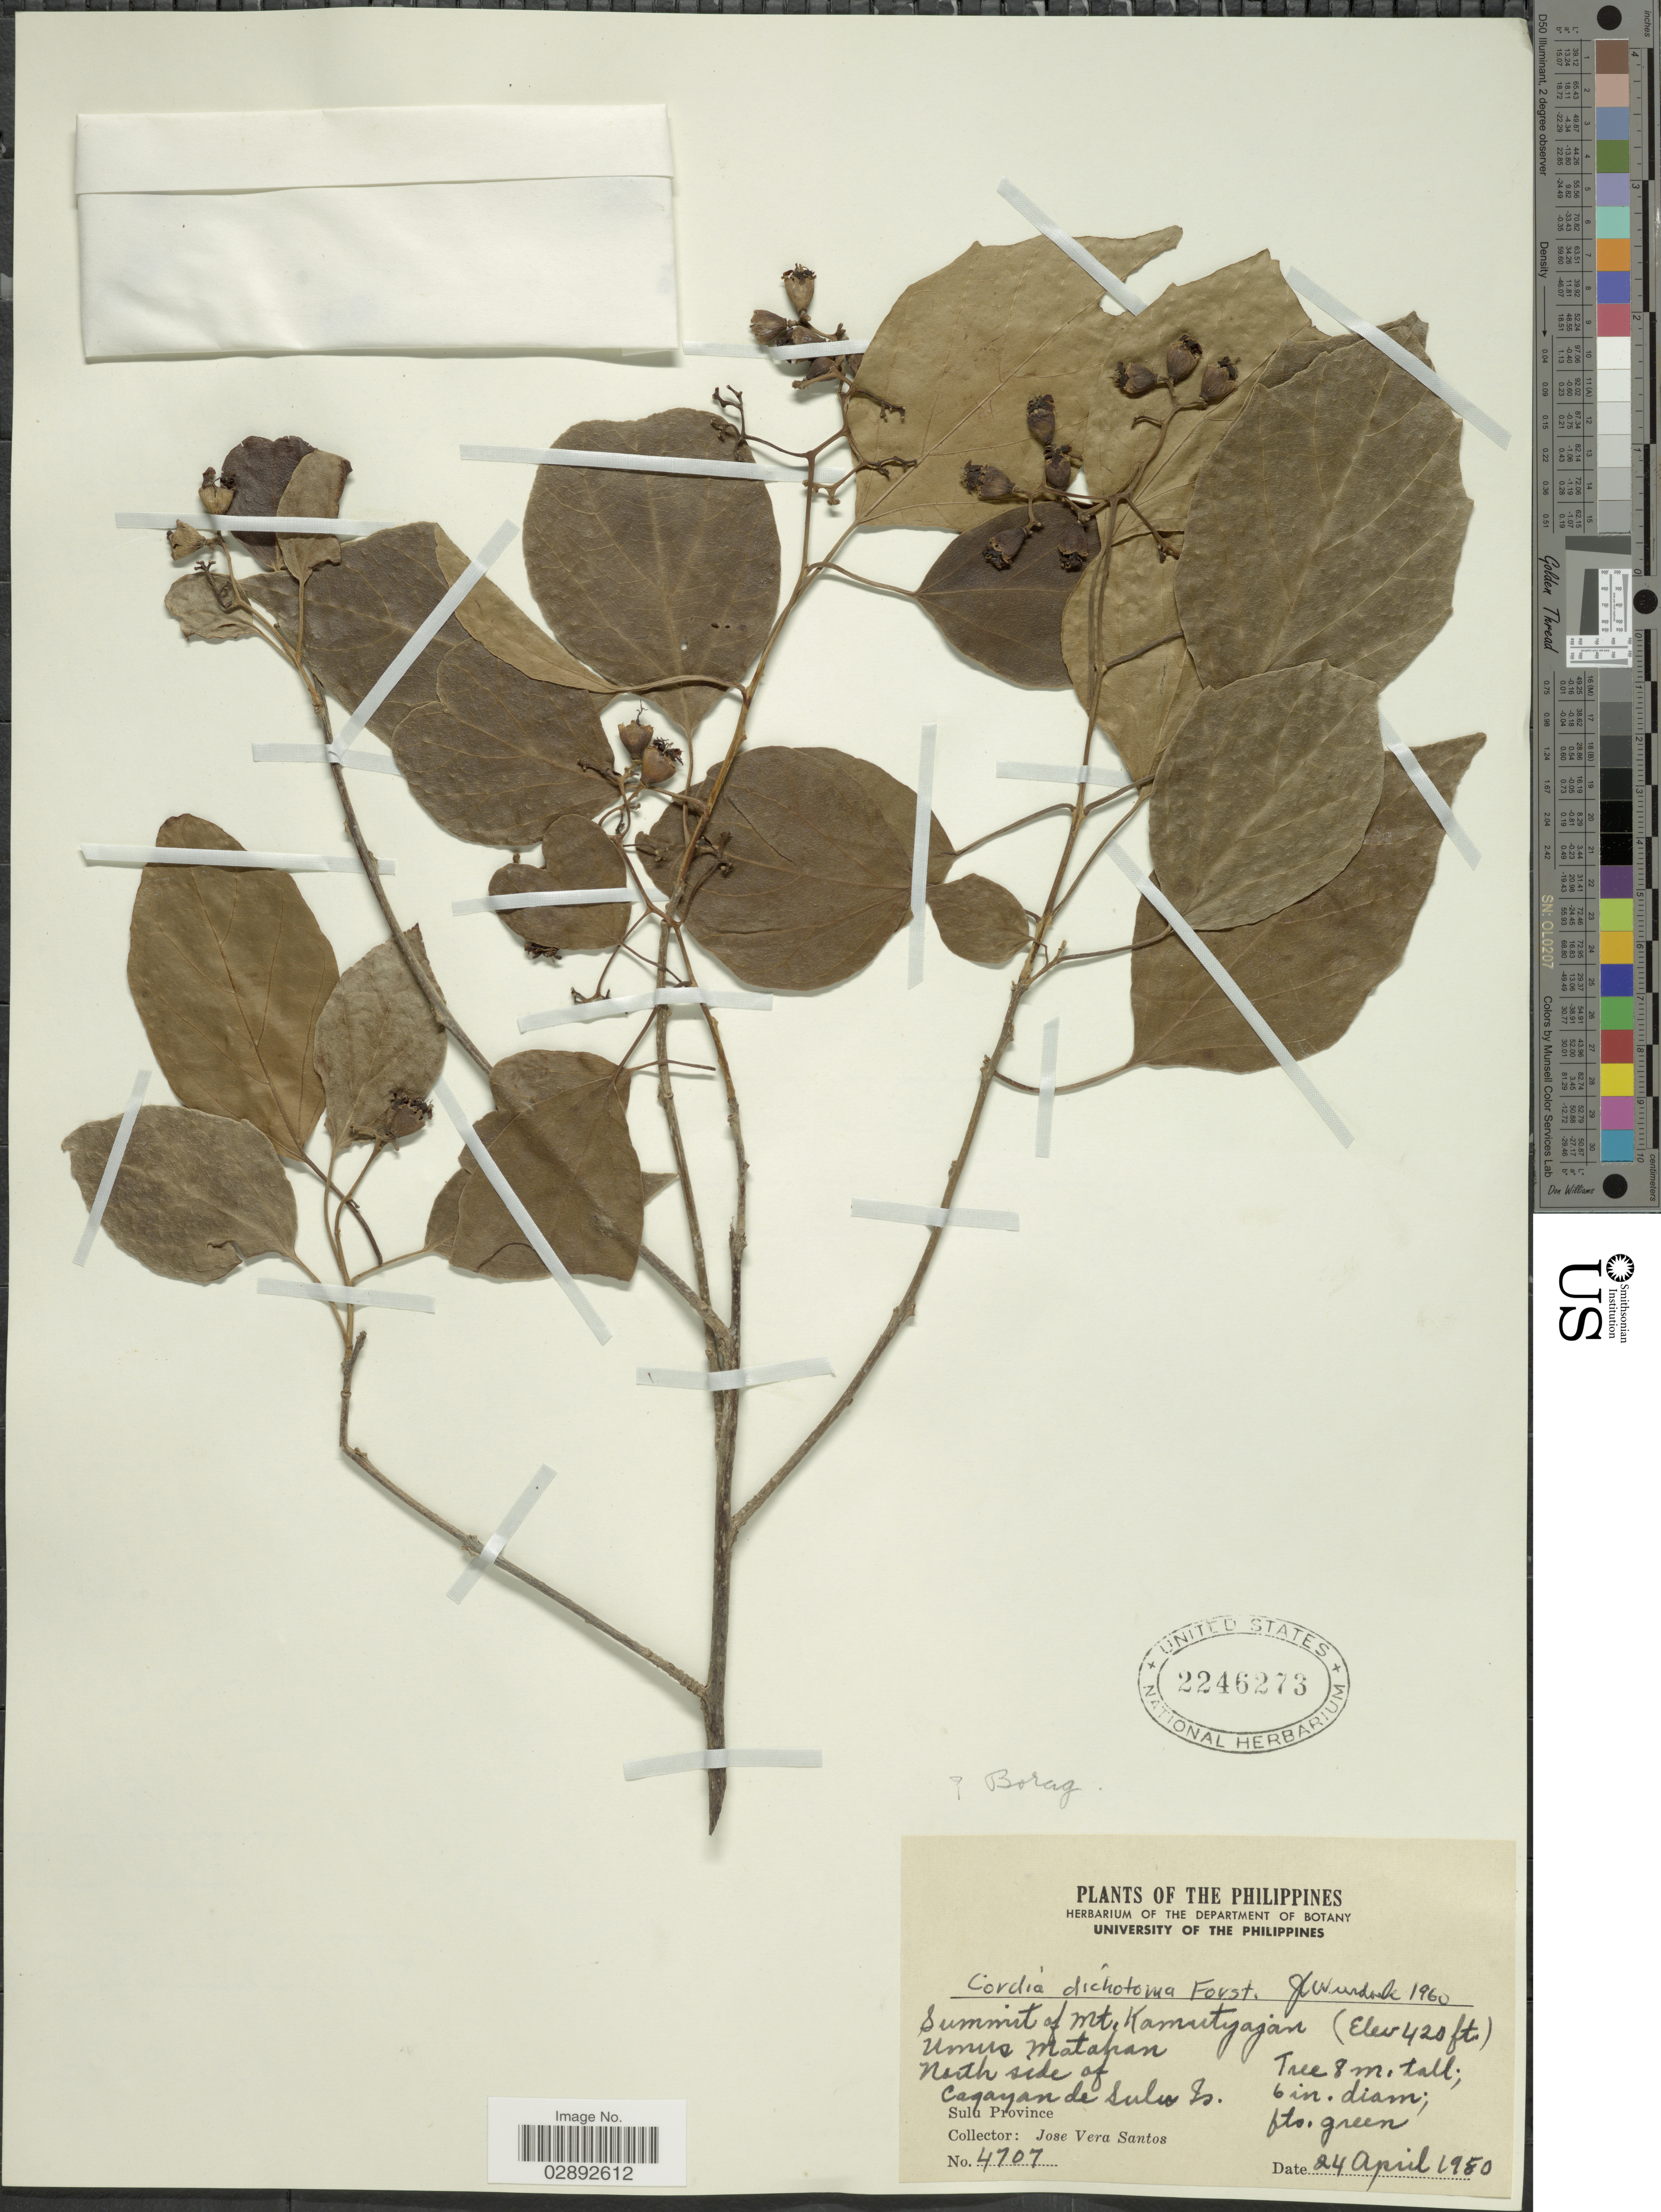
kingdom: Plantae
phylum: Tracheophyta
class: Magnoliopsida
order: Boraginales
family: Cordiaceae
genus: Cordia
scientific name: Cordia dichotoma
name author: G. Forst.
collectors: J. V. Santos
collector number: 4707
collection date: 1980-04-24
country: Philippines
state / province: Muslim Mindanao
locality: Summit of Mt. Kamutyajan. Umus Matahan. North side of Cagayan de Sulus Is. Sulu Province.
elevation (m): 128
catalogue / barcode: US 2246273